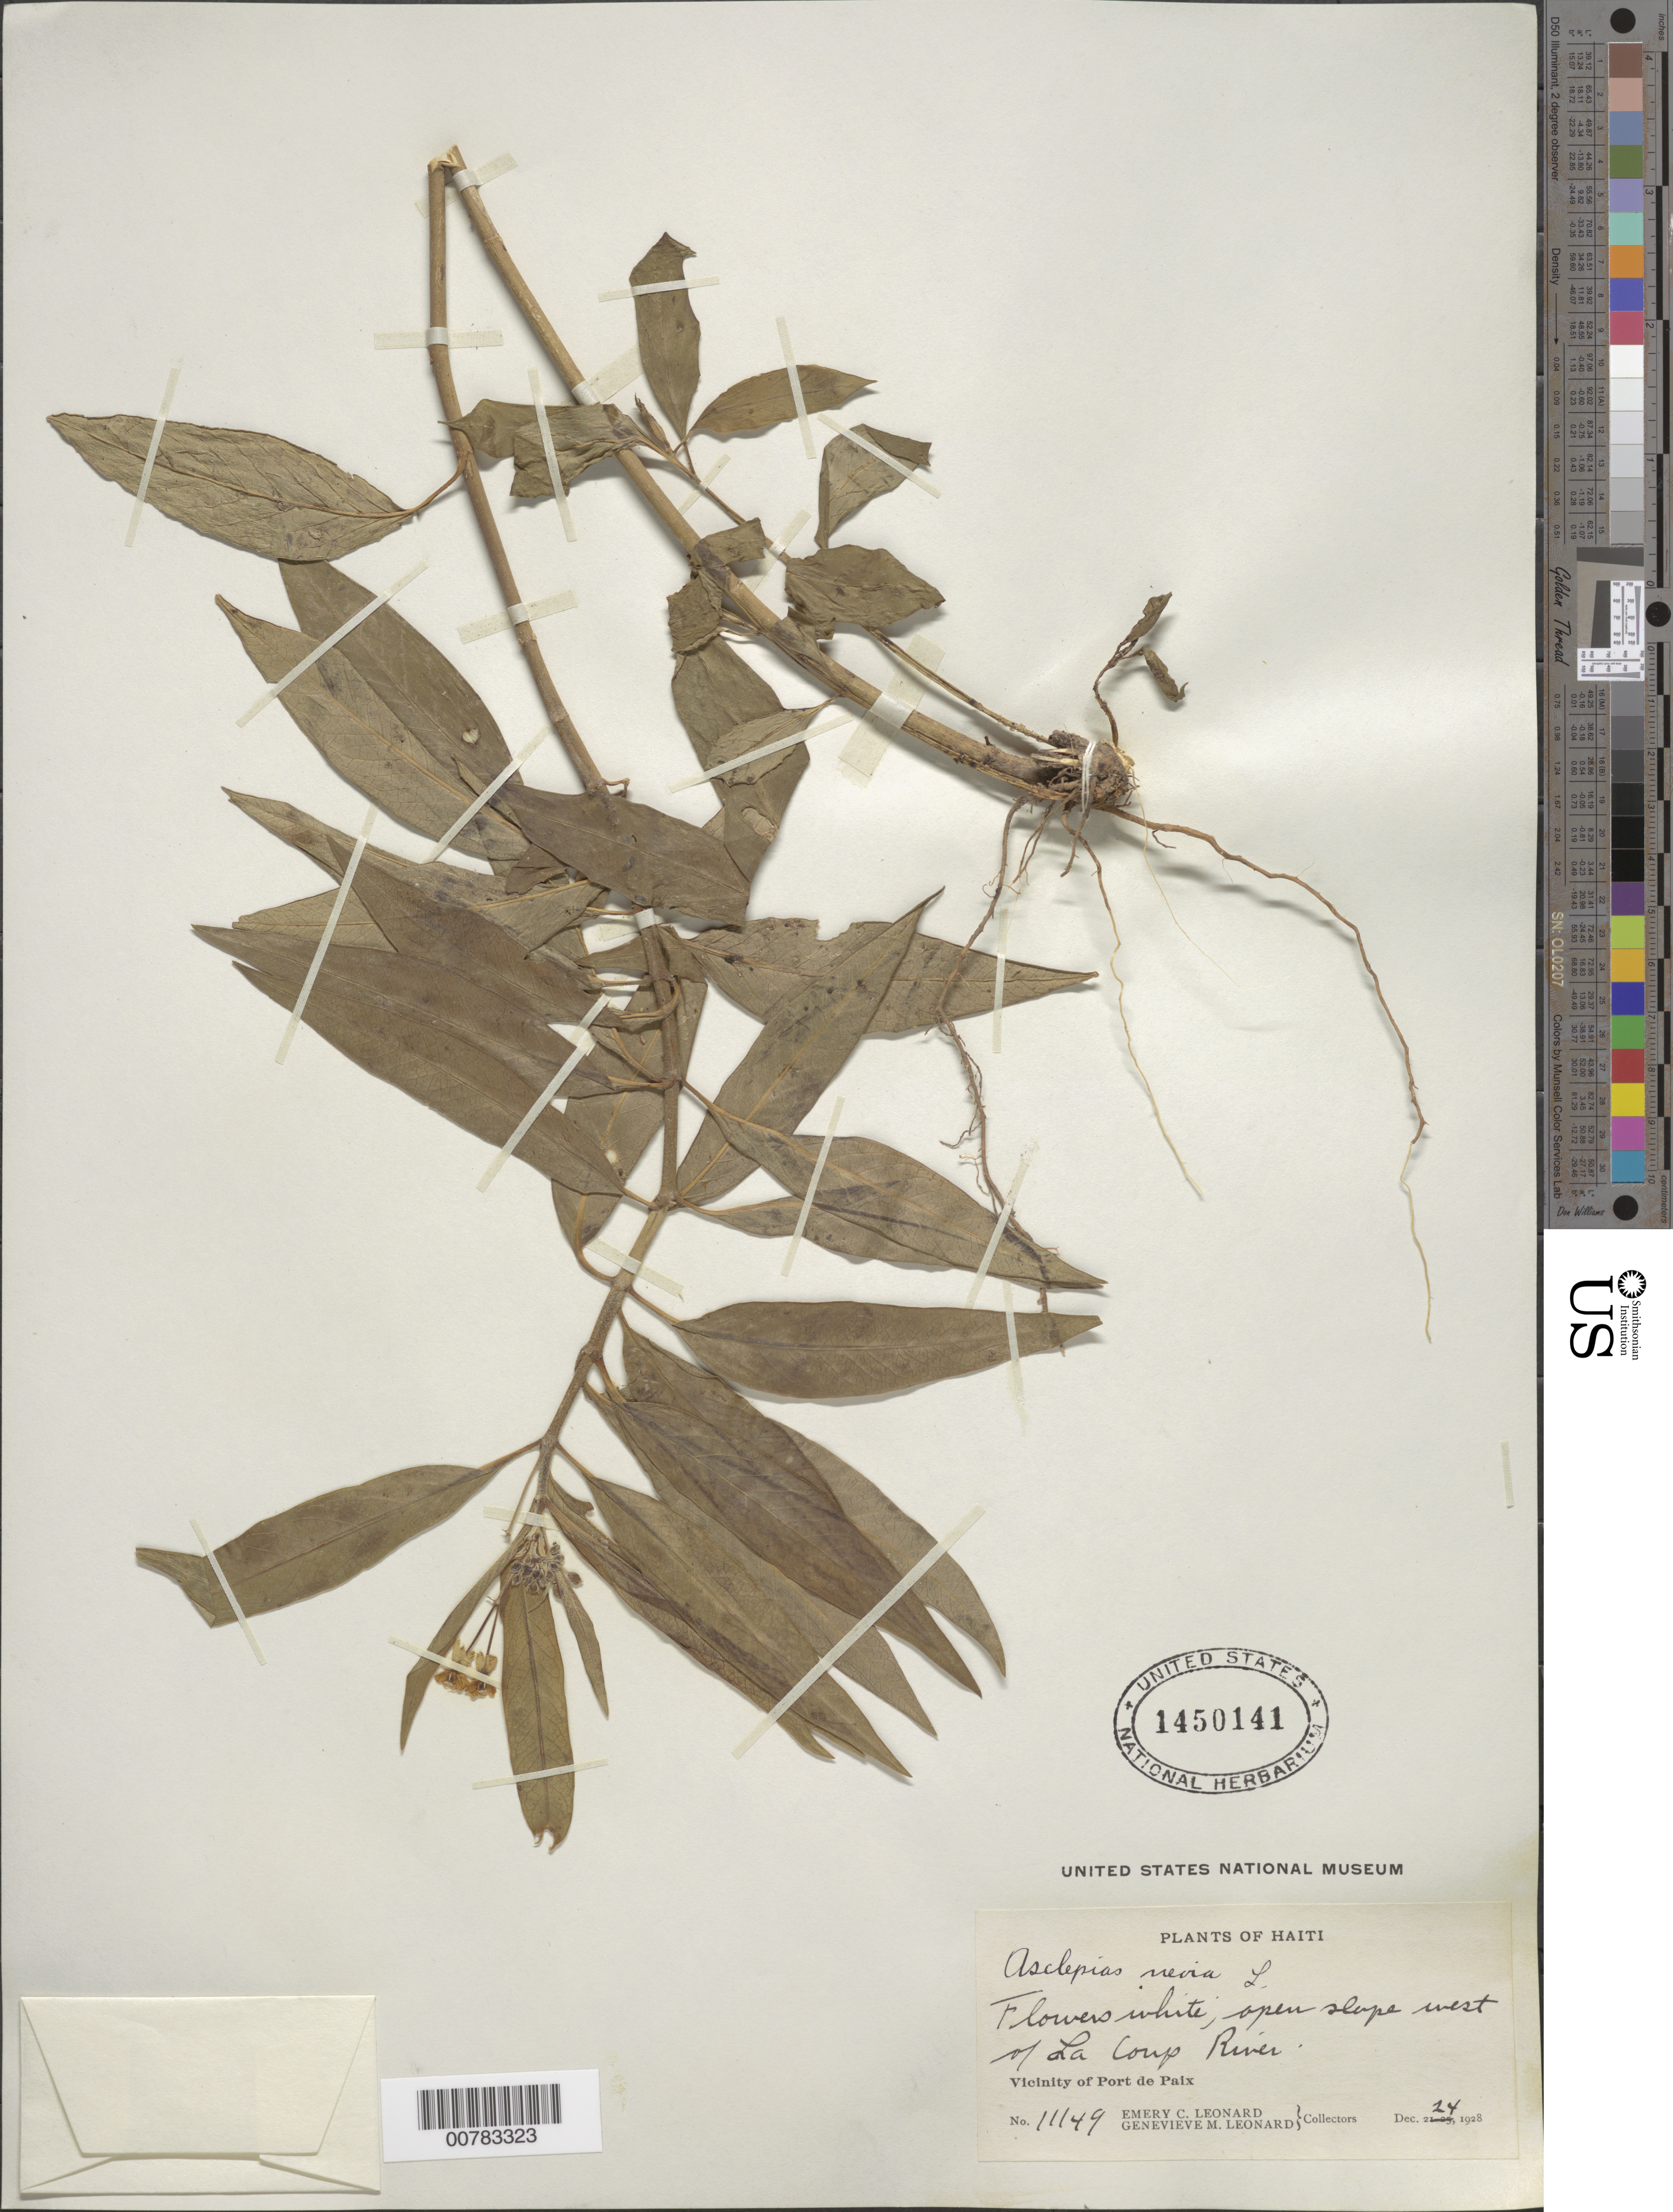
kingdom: Plantae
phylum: Tracheophyta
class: Magnoliopsida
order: Gentianales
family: Apocynaceae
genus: Asclepias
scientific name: Asclepias nivea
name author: L.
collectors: E. C. Leonard & G. M. Leonard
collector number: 11149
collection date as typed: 24 Dec 1928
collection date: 1928-12-24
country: Haiti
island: Hispaniola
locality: Vicinity of Port de Paix, west of La Camp River.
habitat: Open slope.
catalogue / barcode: US 1450141